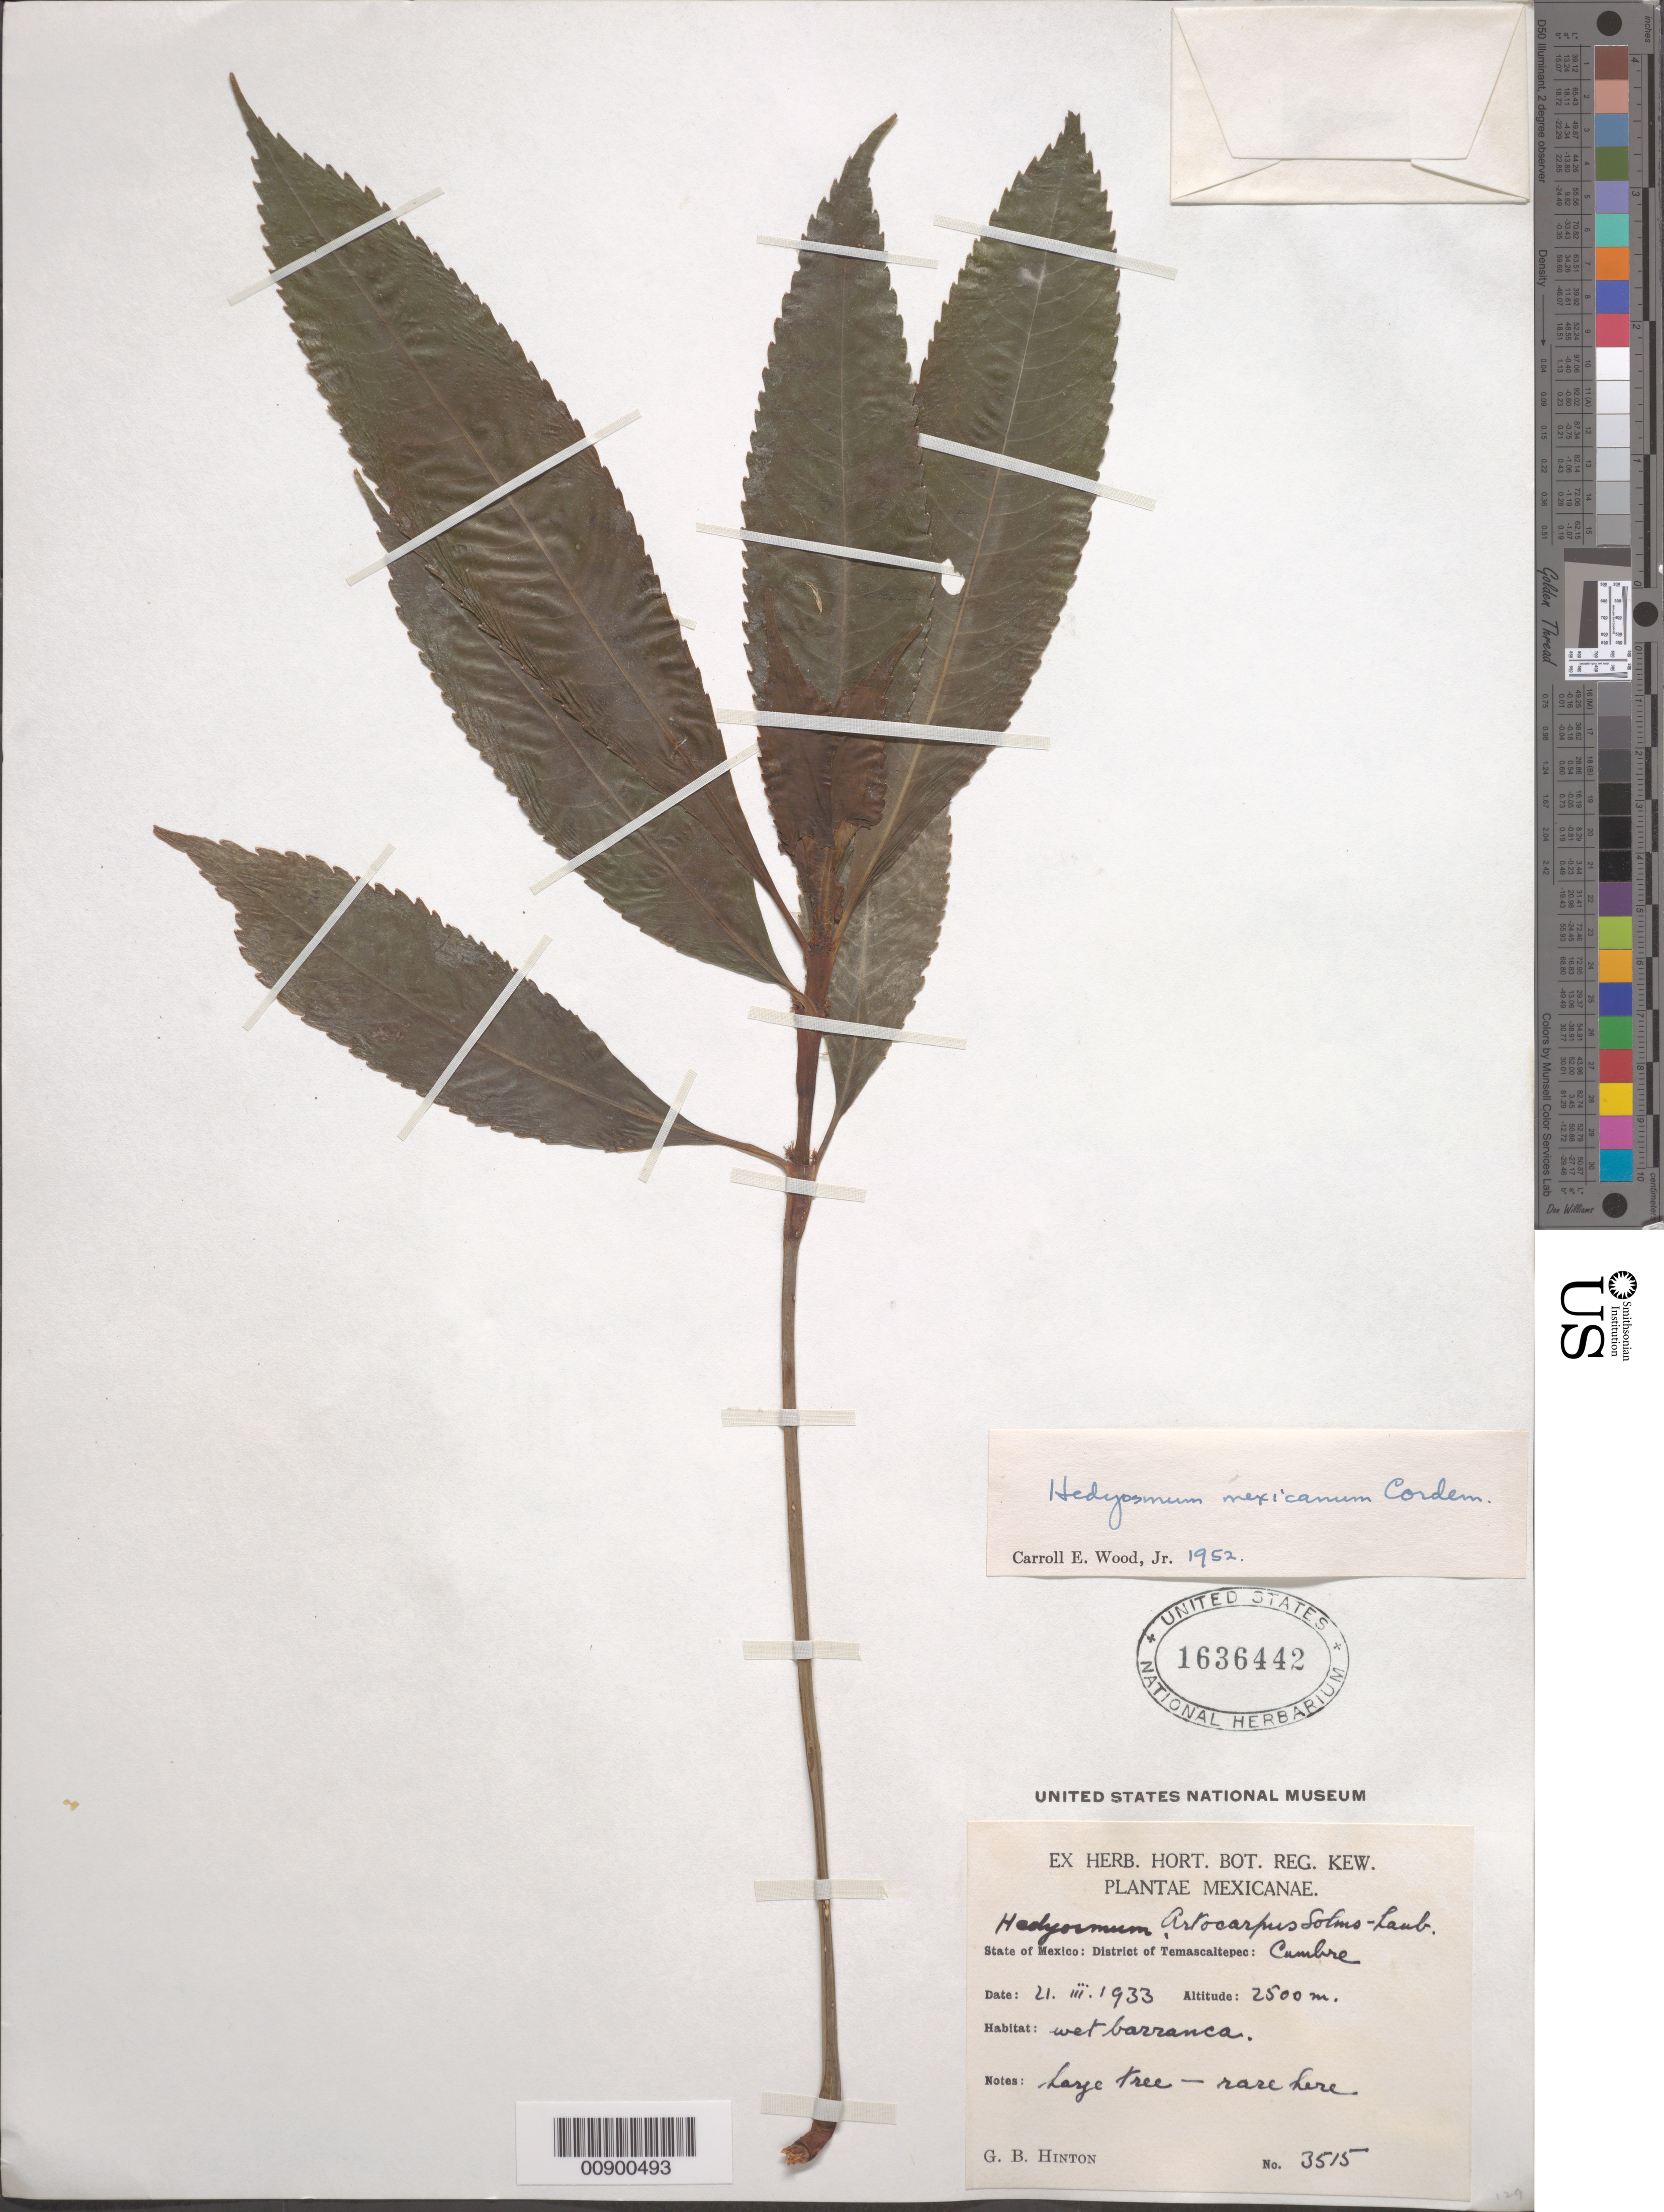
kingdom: Plantae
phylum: Tracheophyta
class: Magnoliopsida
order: Chloranthales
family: Chloranthaceae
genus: Hedyosmum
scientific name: Hedyosmum mexicanum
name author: C. Cordem.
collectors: G. B. Hinton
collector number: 3515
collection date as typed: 21 Mar 1933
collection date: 1933-03-21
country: Mexico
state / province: México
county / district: Temascaltepec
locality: State of Mexico: District of Temascaltepec: Cumbre.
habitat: Wet barranca.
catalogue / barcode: US 1636442